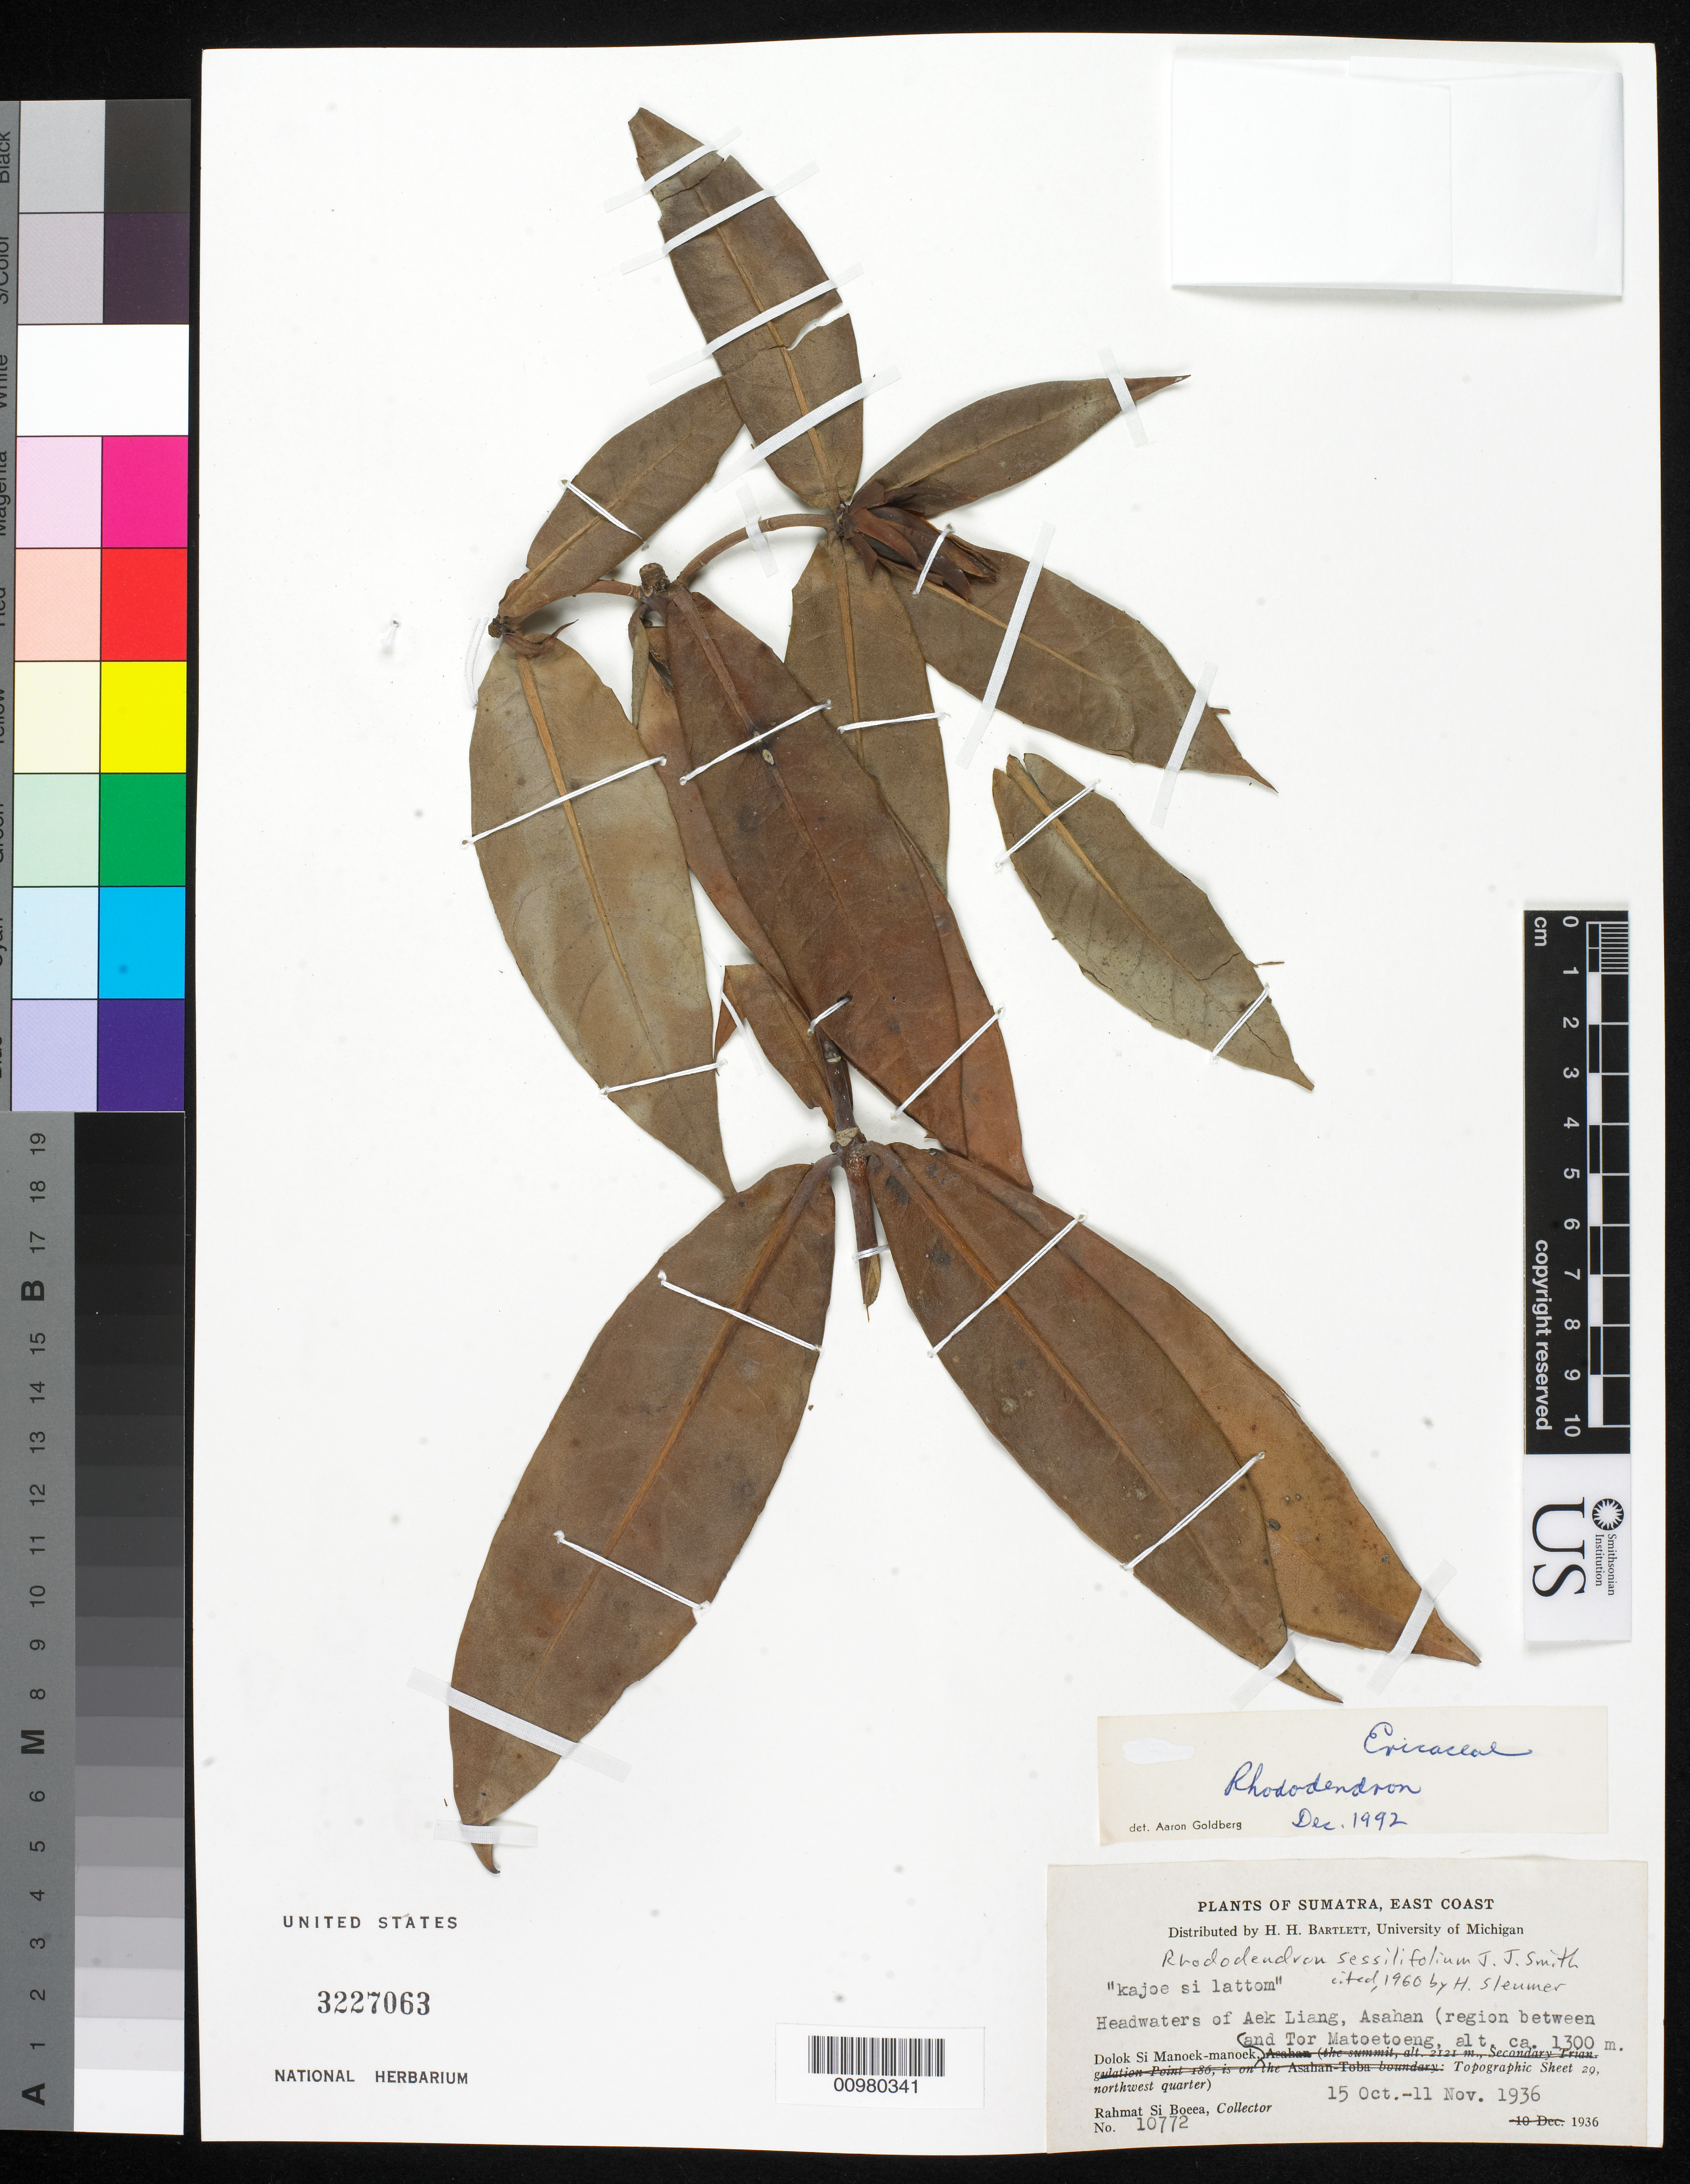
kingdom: Plantae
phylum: Tracheophyta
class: Magnoliopsida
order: Ericales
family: Ericaceae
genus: Rhododendron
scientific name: Rhododendron sessilifolium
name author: J.J. Sm.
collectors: Rahmat Si Boeea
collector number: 10772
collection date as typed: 15 Oct 1936 to 11 Nov 1936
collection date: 1936-10-15/1936-11-11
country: Indonesia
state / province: Sumatra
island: Sumatra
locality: (East Coast) Headwaters of Aek Liang, Asahan (region between Dolok So Manoek-manoek and Tor Matoetoeng).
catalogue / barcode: US 3227063